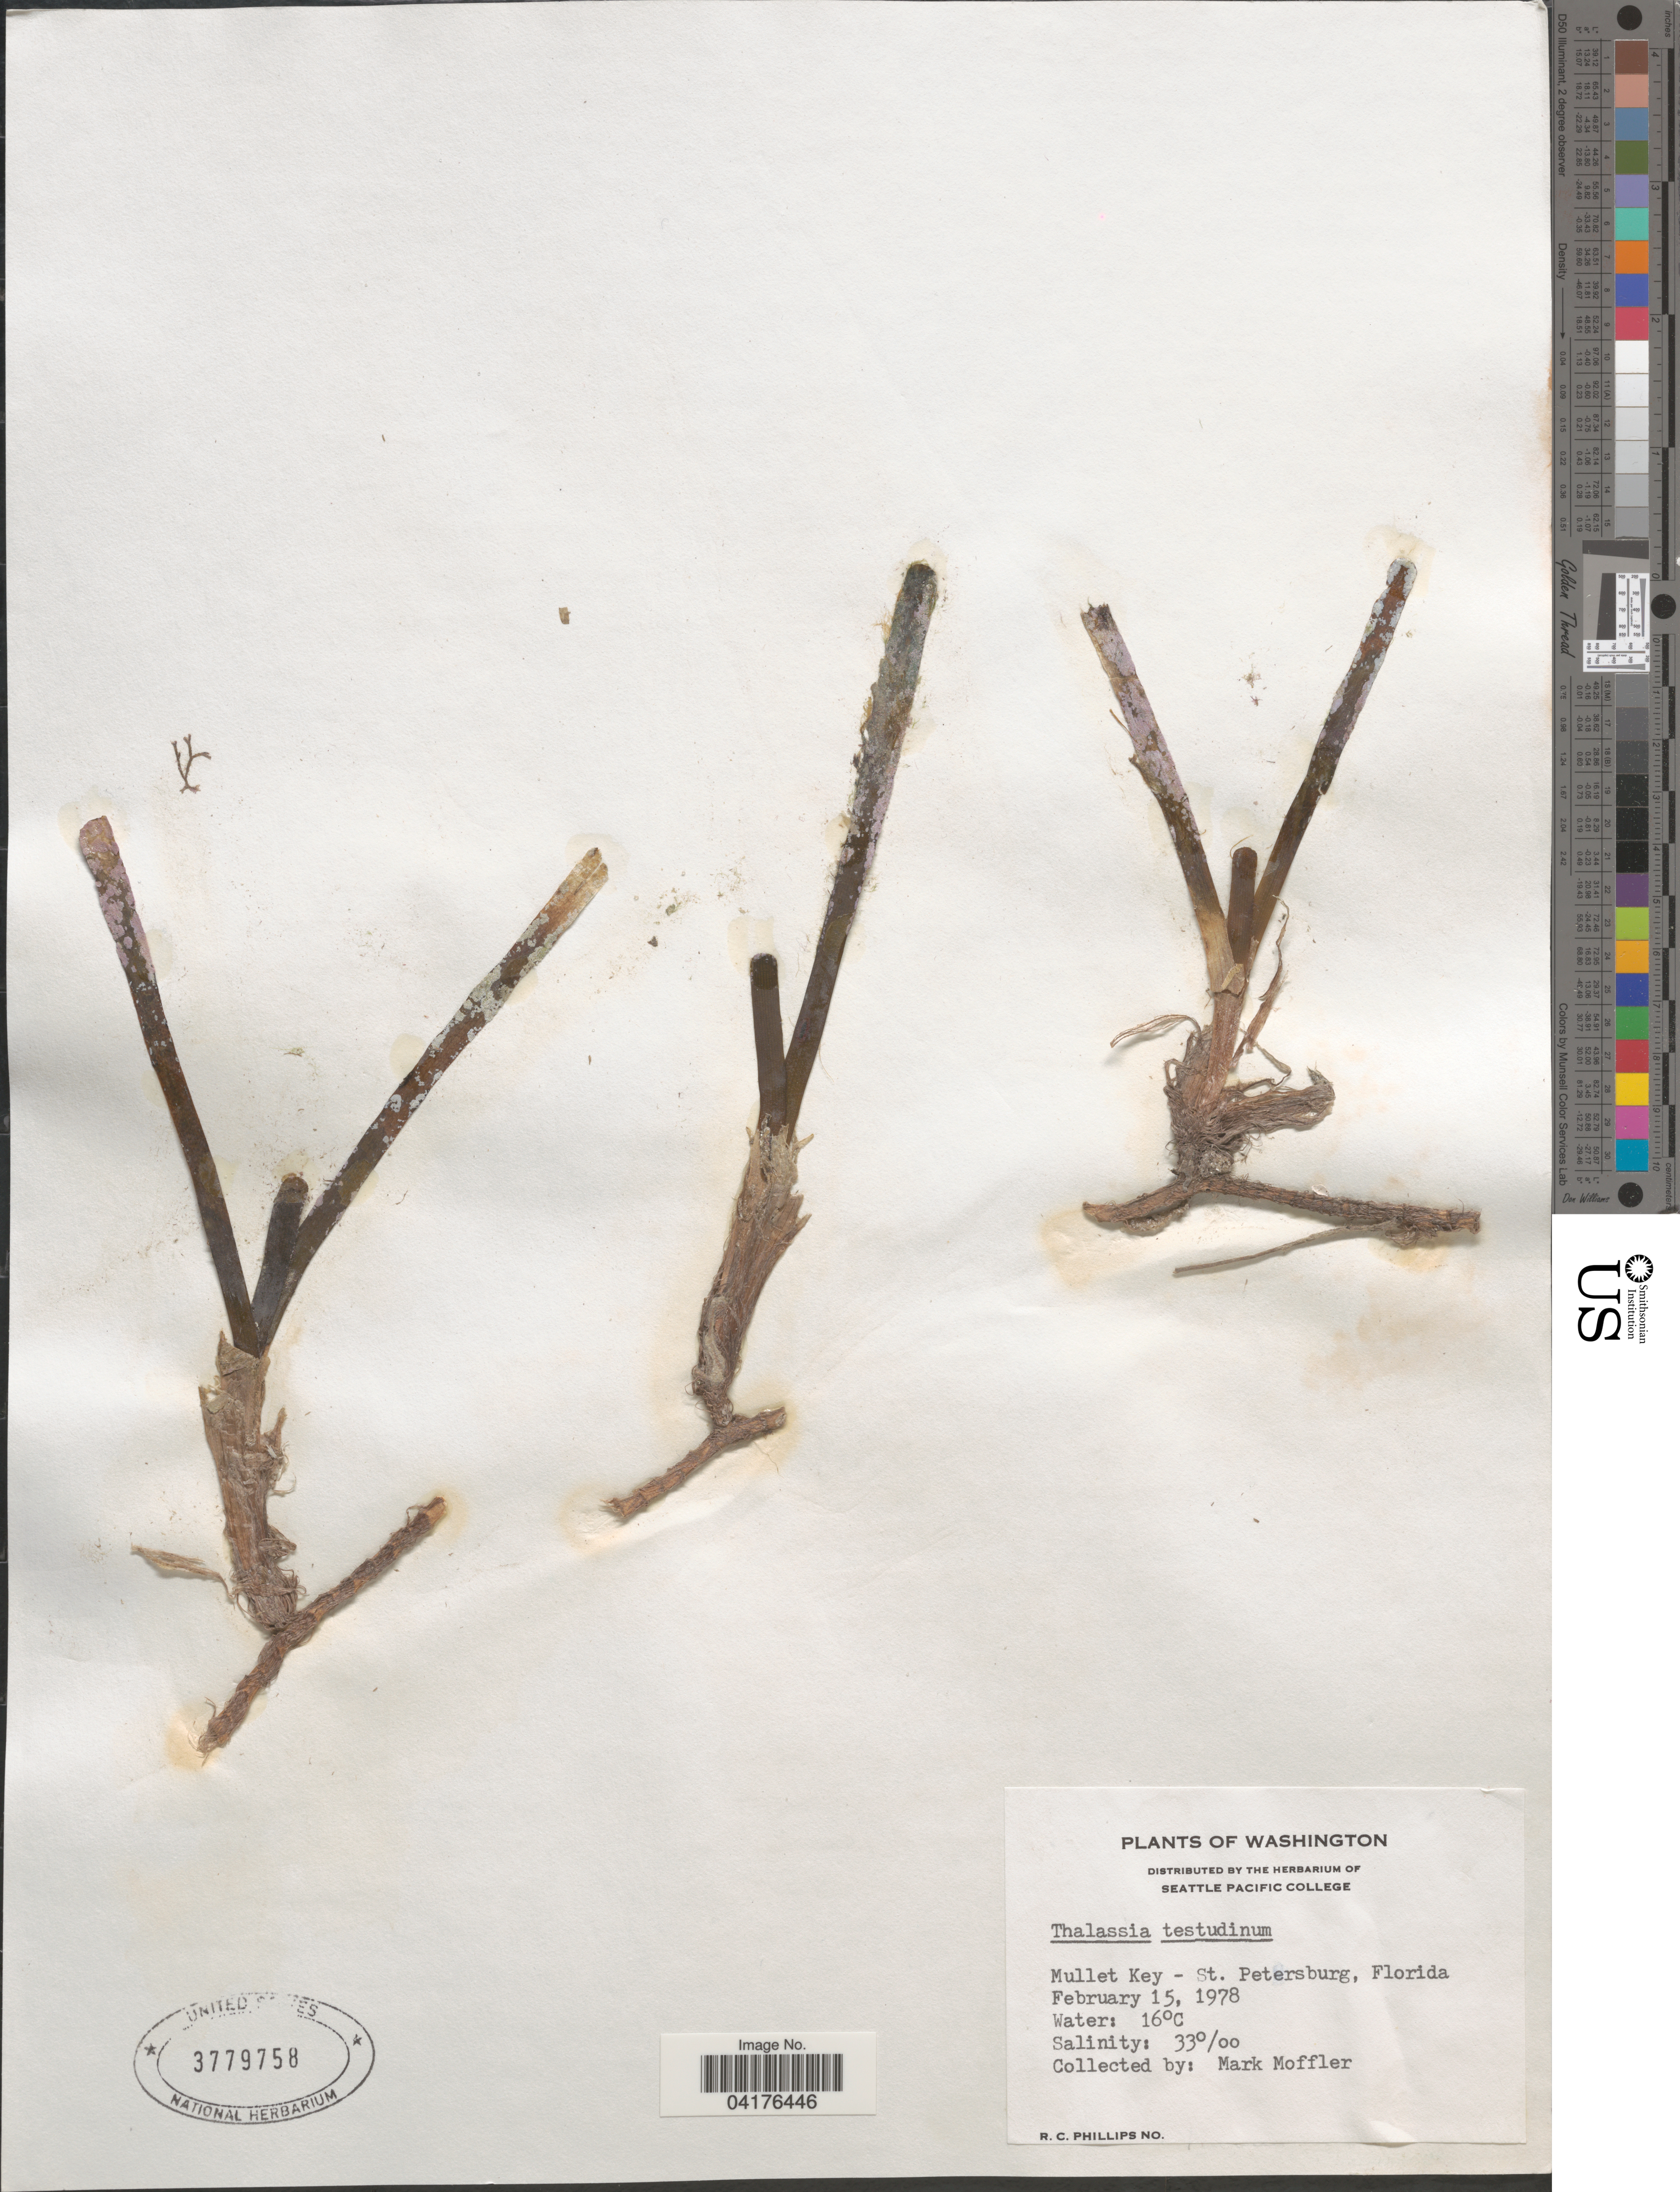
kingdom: Plantae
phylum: Tracheophyta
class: Liliopsida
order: Alismatales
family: Hydrocharitaceae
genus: Thalassia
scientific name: Thalassia testudinum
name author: Banks & Sol. ex K.D. Koenig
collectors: M. Moffler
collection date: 1978-02-15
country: United States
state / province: Florida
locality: Mullet Key -- St. Petersburg.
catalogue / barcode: US 3779758